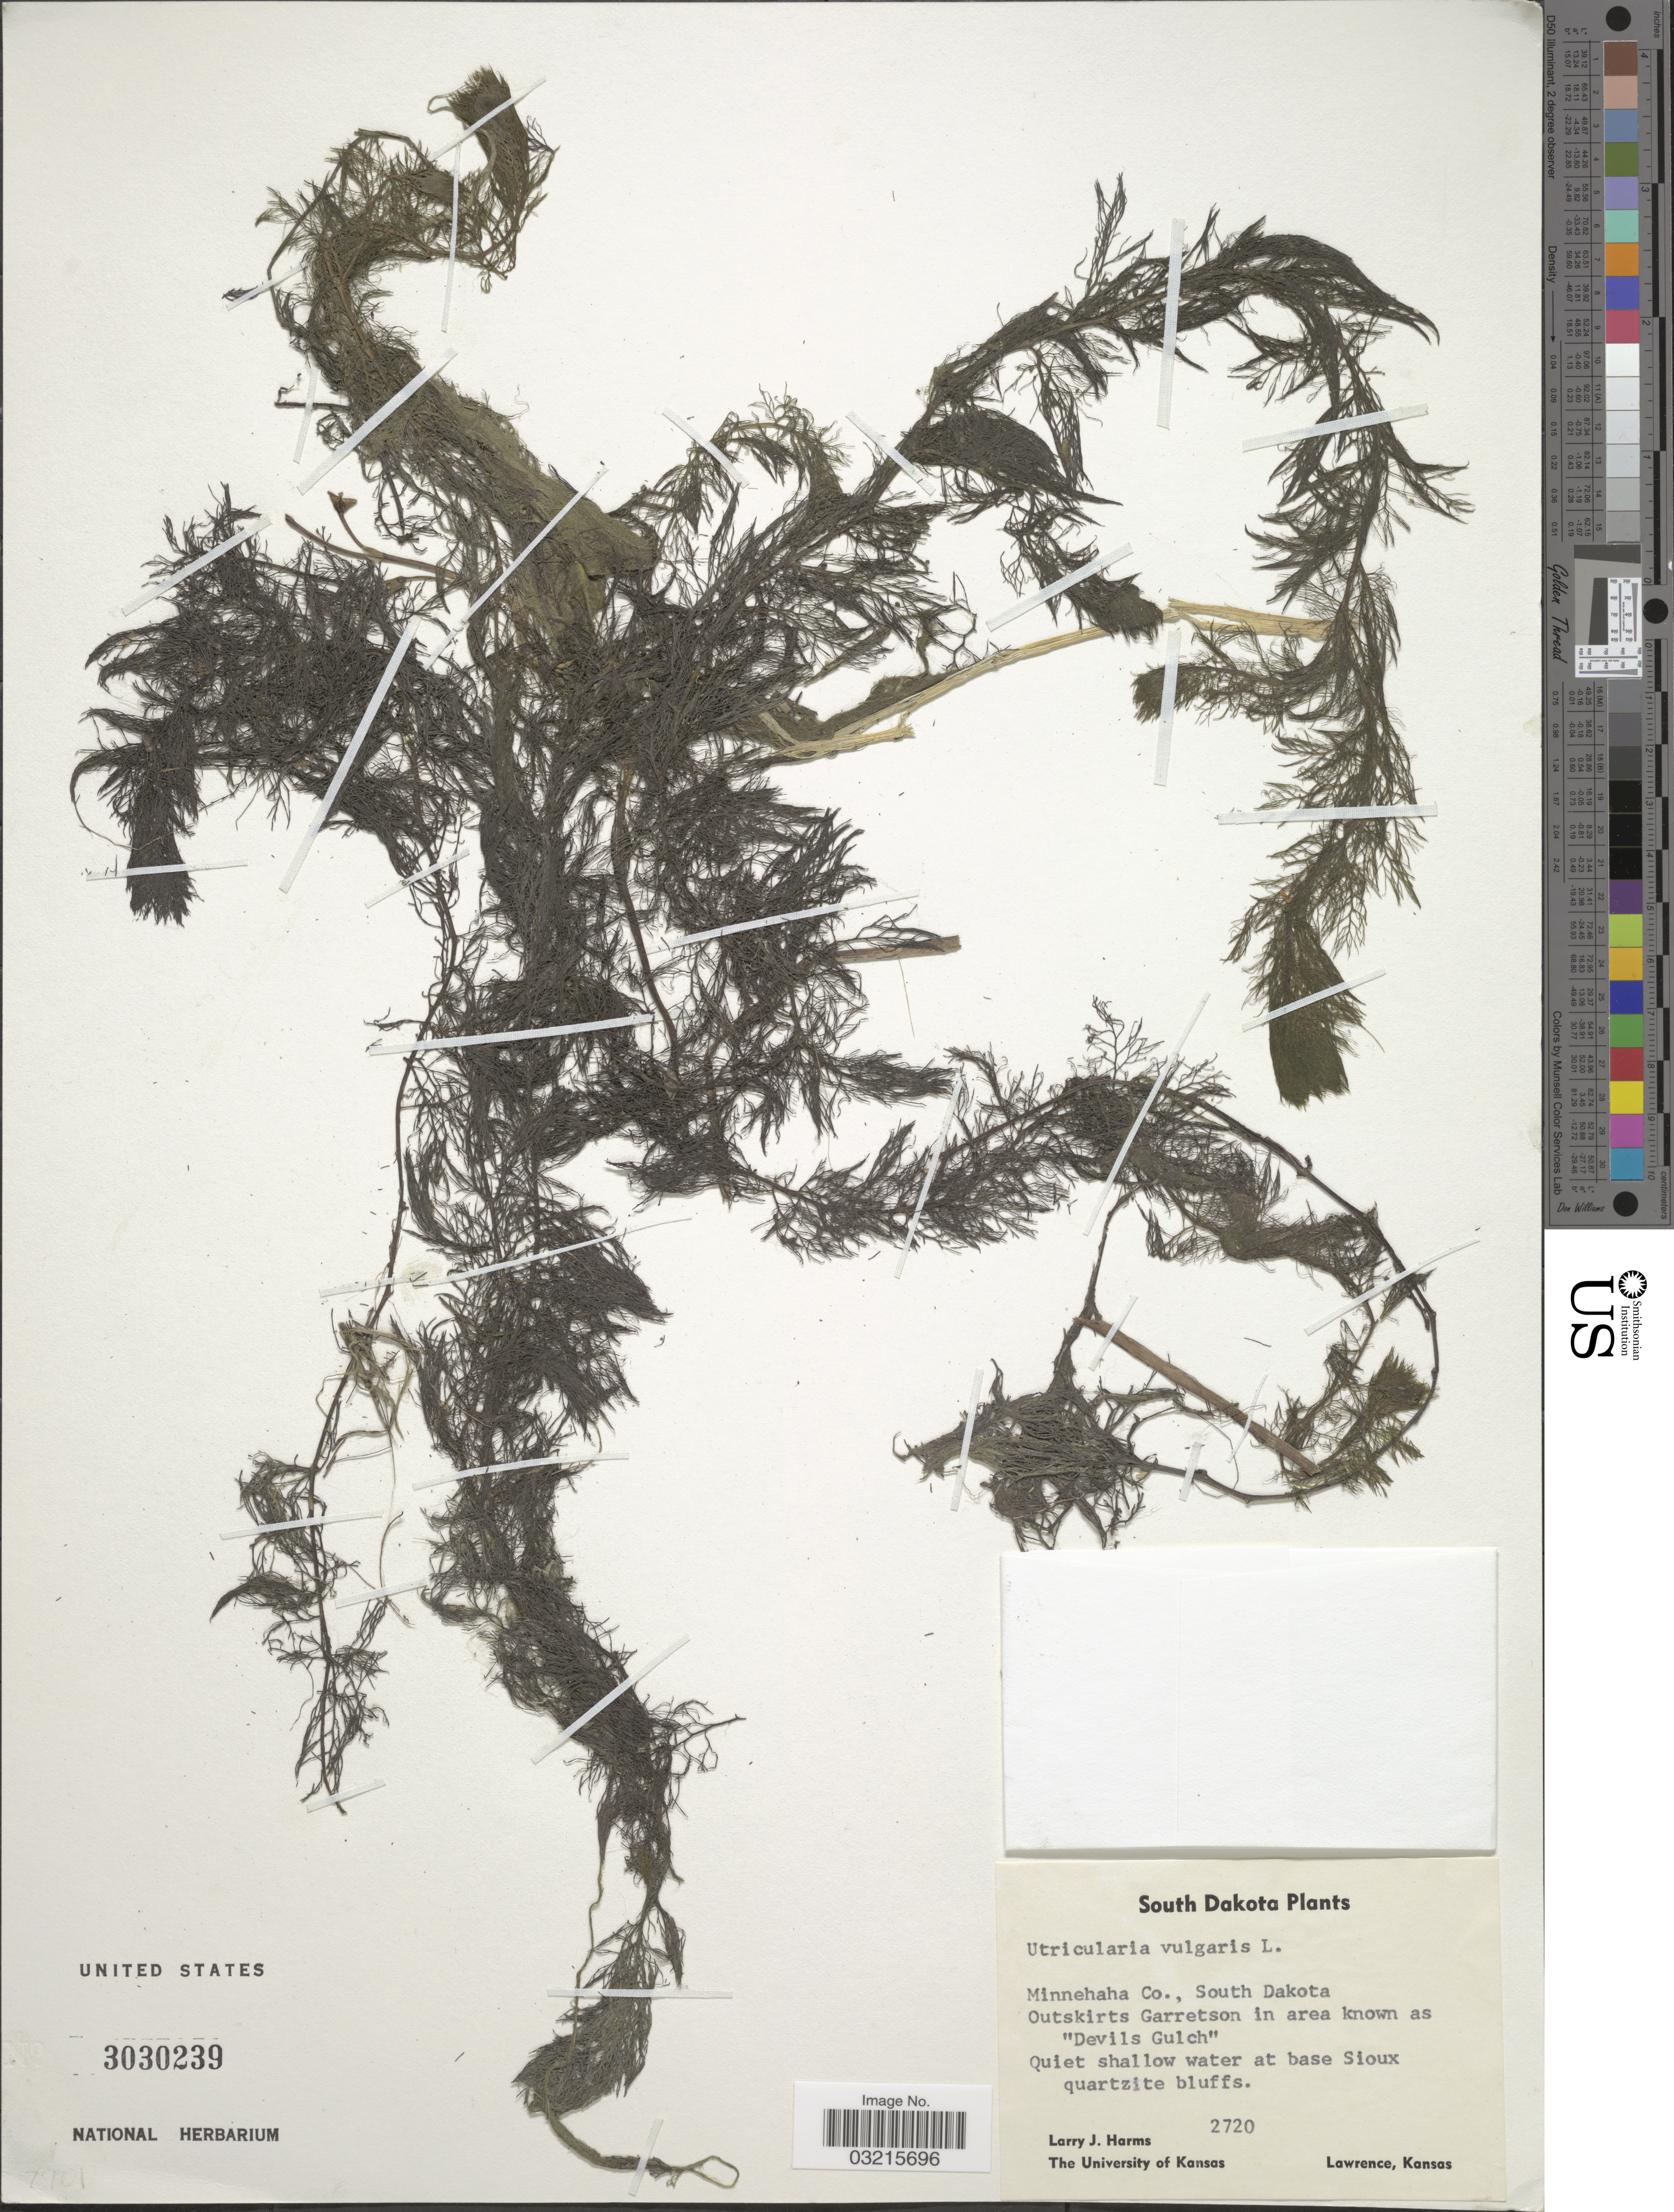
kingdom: Plantae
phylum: Tracheophyta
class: Magnoliopsida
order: Lamiales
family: Lentibulariaceae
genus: Utricularia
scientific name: Utricularia vulgaris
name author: L.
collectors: L. Harms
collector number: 2720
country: United States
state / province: South Dakota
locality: Minnehaha Co., Outskirts Garretson in area known as "Devils Gulch".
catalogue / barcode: US 3030239